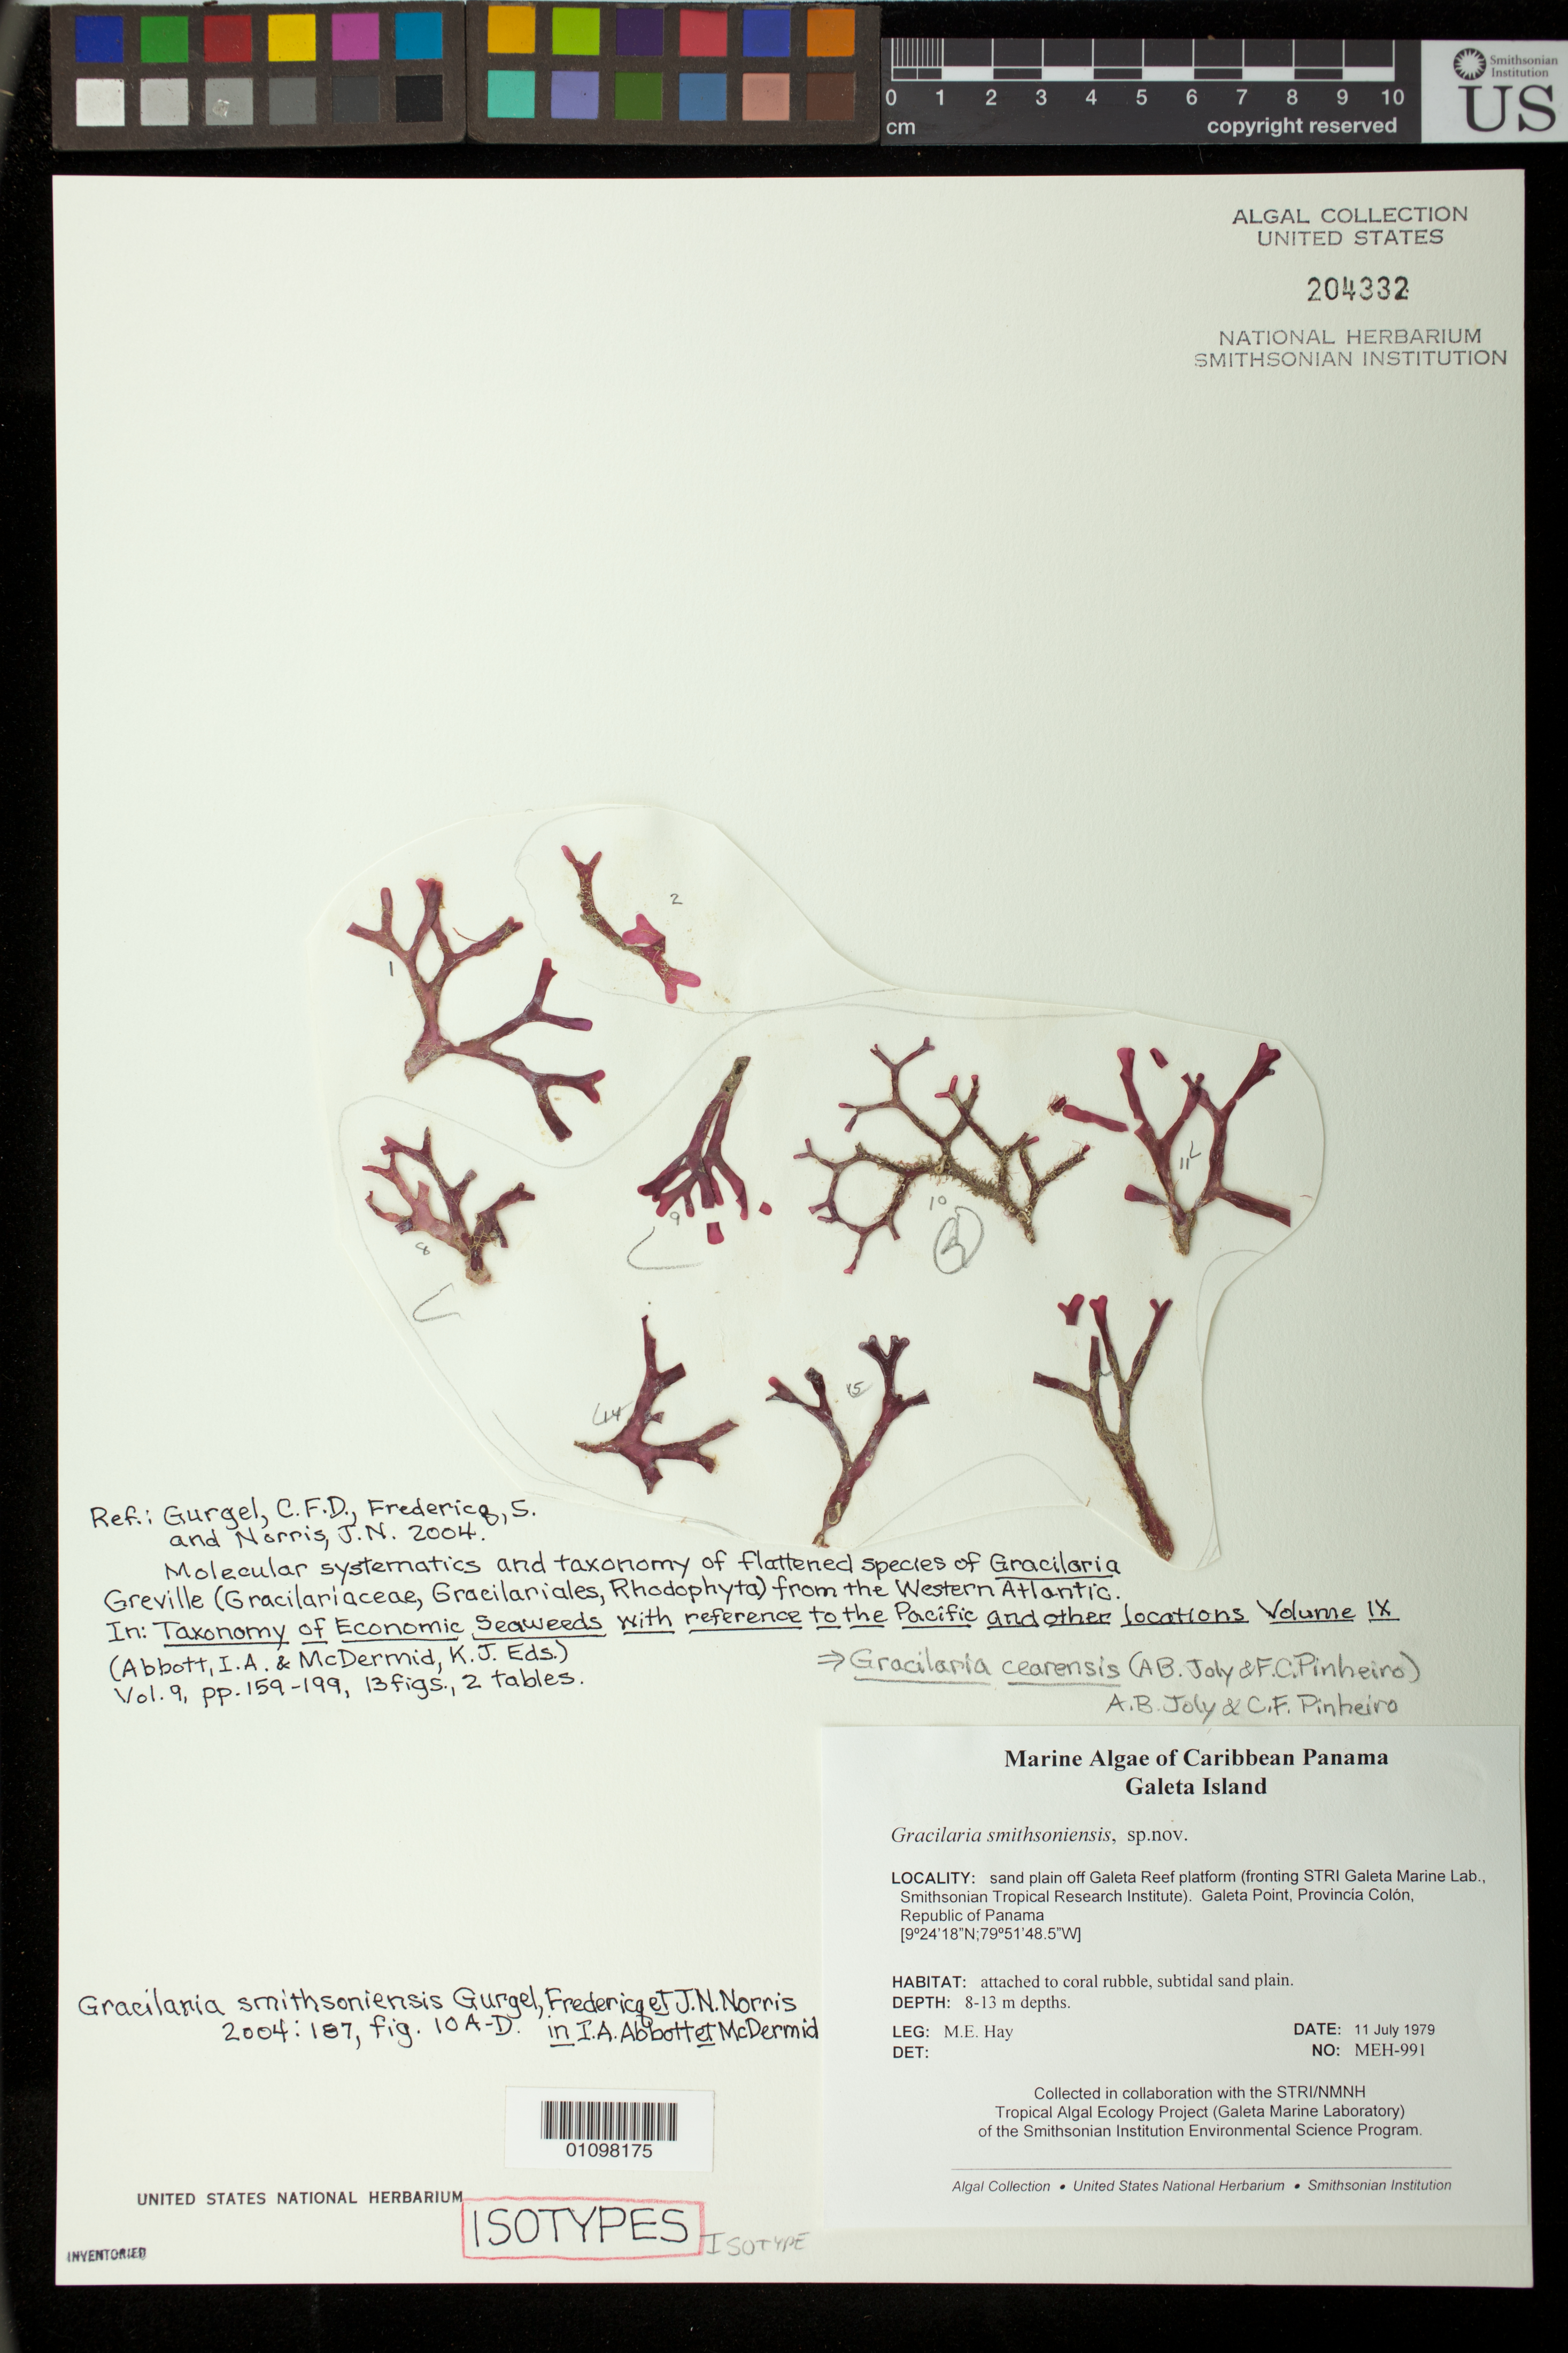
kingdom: Plantae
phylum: Rhodophyta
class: Florideophyceae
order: Gracilariales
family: Gracilariaceae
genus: Gracilaria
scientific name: Gracilaria smithsoniensis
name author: Gurgel et al. in I.A. Abbott & McDermid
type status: Isotype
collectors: M. E. Hay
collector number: MEH-991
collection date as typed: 11 Jul 1979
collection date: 1979-07-11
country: Panama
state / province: Colón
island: Galeta Island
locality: Galeta Point, sand plain off Galeta reef platform (fronting Galeta Marine Laboratory, Smithsonian Tropical Research Institute).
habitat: Attached to coral rubble, subtidal sand plain, depth 8-13 m.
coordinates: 9 24'18"N, 79 51'48.5"W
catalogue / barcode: US 204332